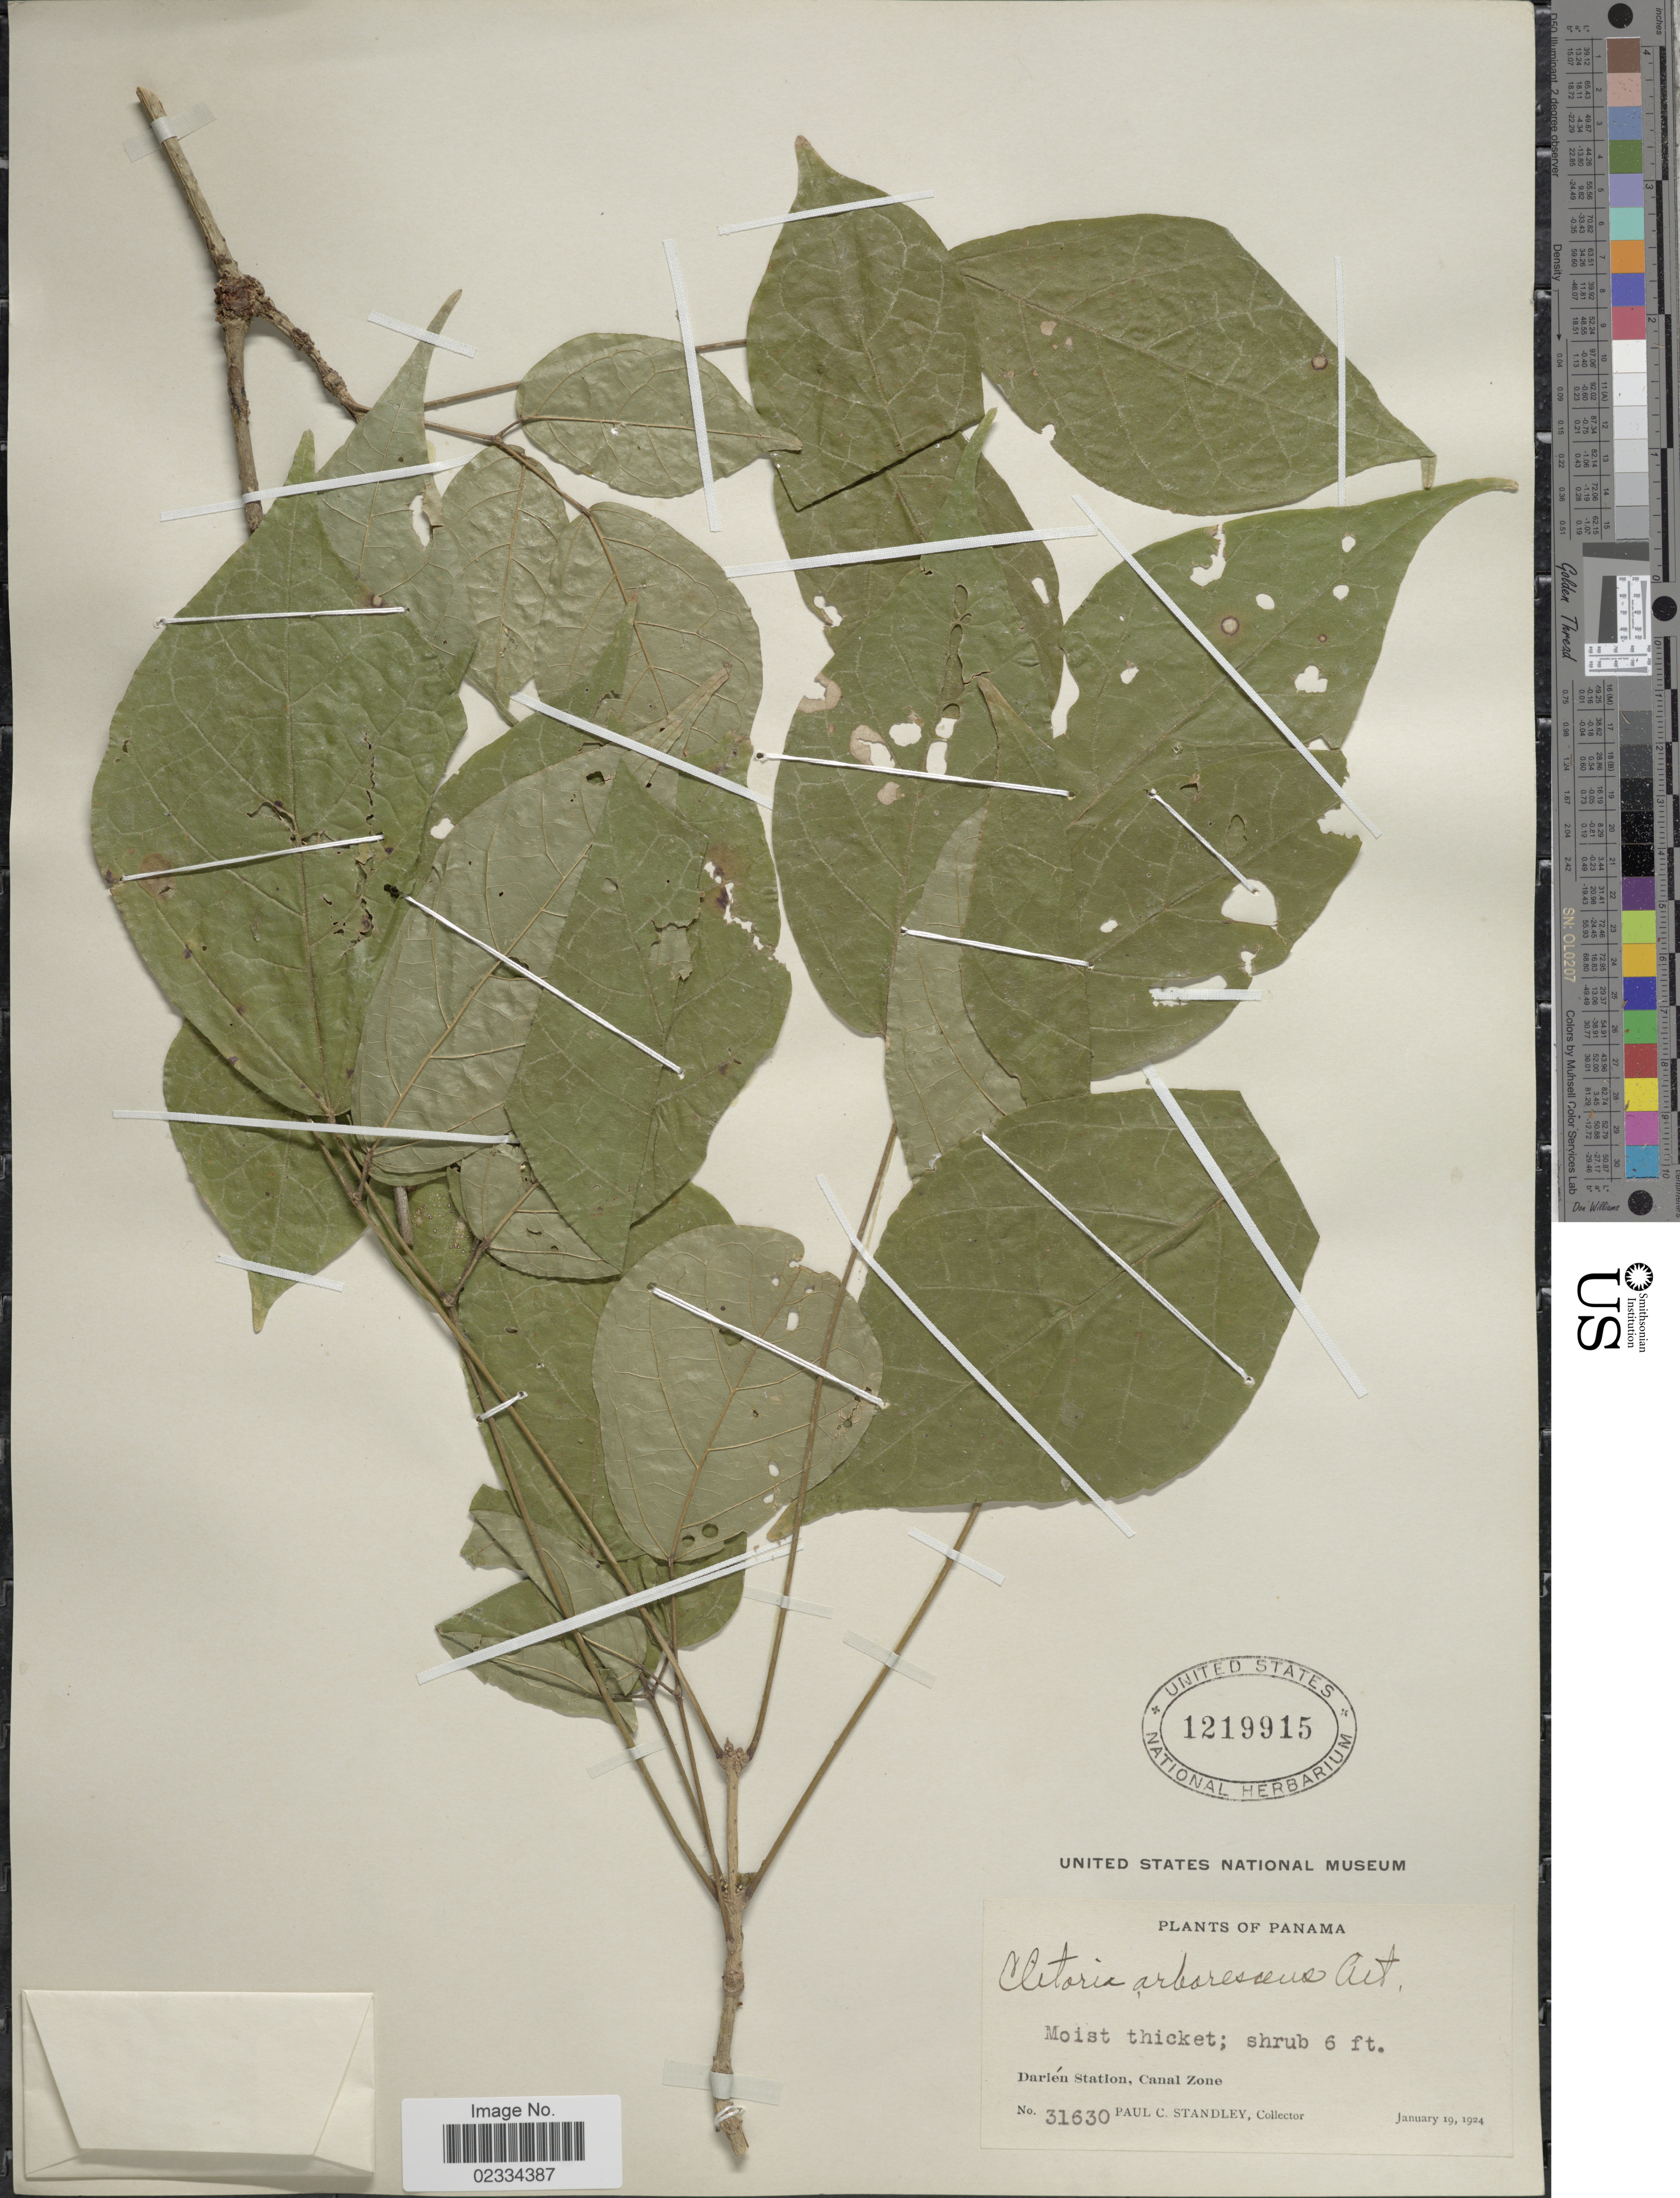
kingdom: Plantae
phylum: Tracheophyta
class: Magnoliopsida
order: Fabales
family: Fabaceae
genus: Clitoria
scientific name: Clitoria arborescens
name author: R. Br.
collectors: P. C. Standley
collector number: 31630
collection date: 1924-01-19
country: Panama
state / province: Colón / Panamá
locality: Darién Station, Canal Zone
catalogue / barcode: US 1219915